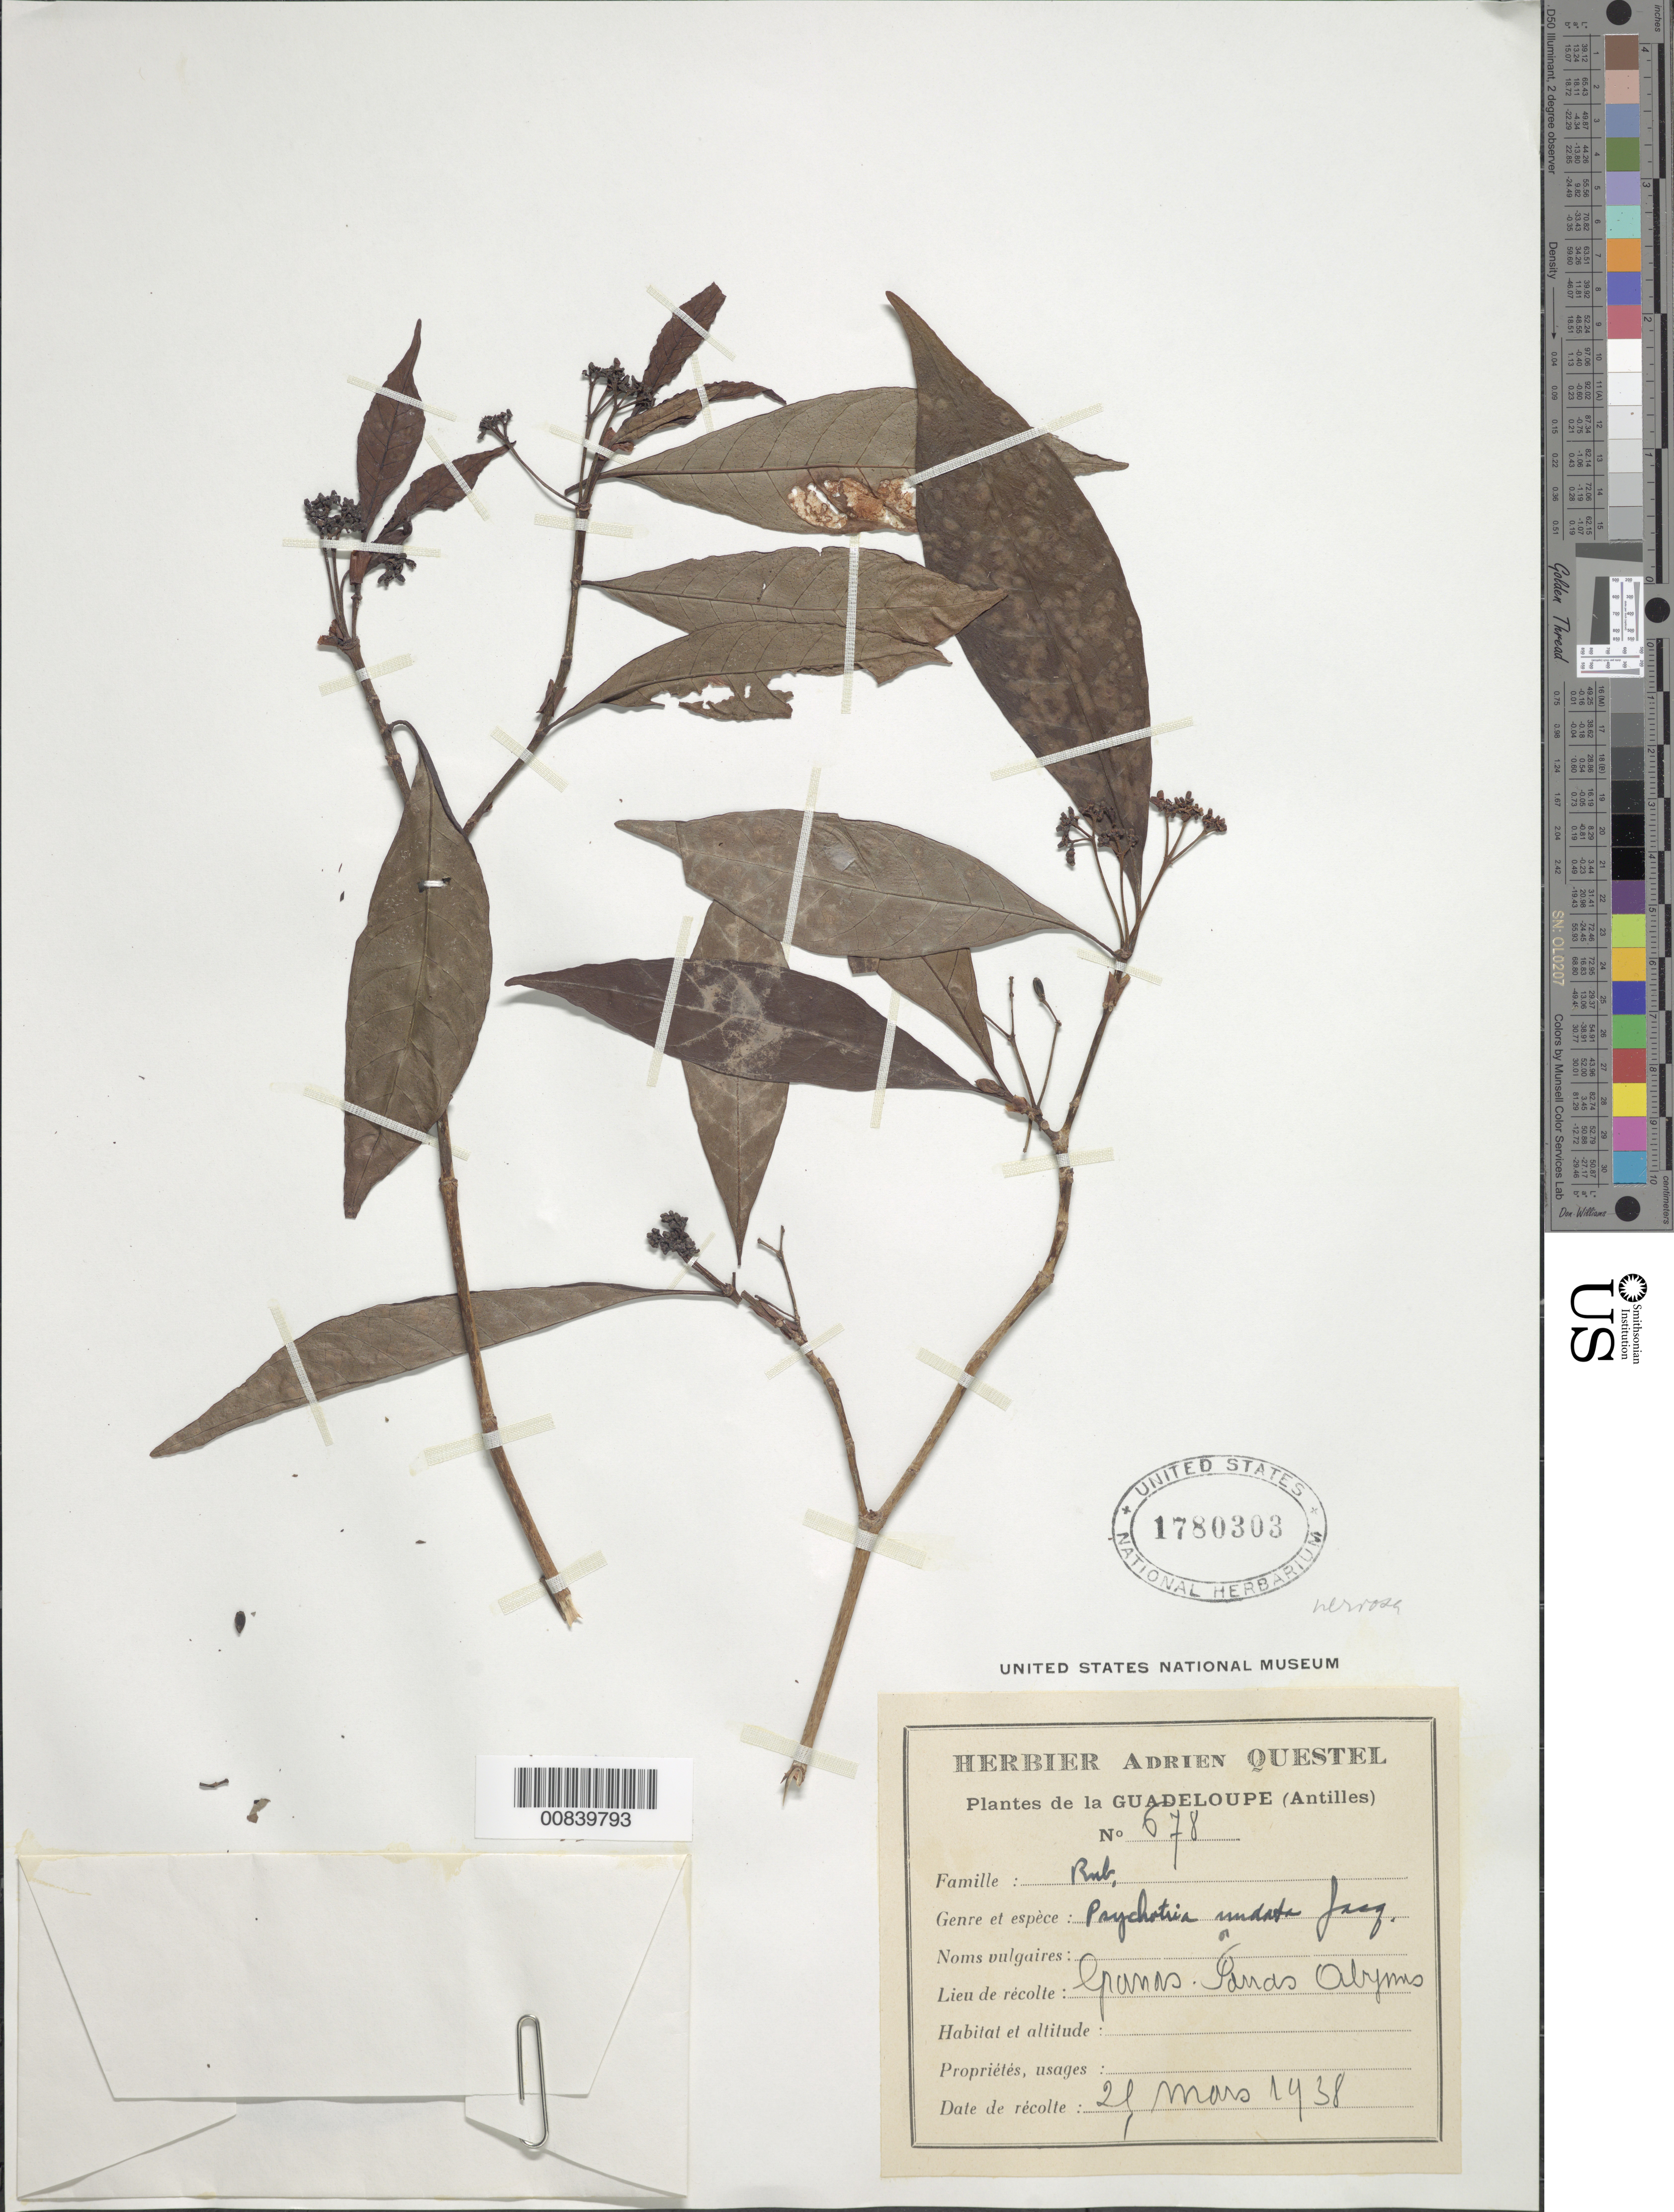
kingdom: Plantae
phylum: Tracheophyta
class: Magnoliopsida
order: Gentianales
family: Rubiaceae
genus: Psychotria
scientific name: Psychotria nervosa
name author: Sw.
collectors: A. Questel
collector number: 678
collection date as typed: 29 Mar 1938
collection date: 1938-03-29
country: Guadeloupe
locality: -- -- (illeg.) Olymis (sp?)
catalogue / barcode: US 1780303